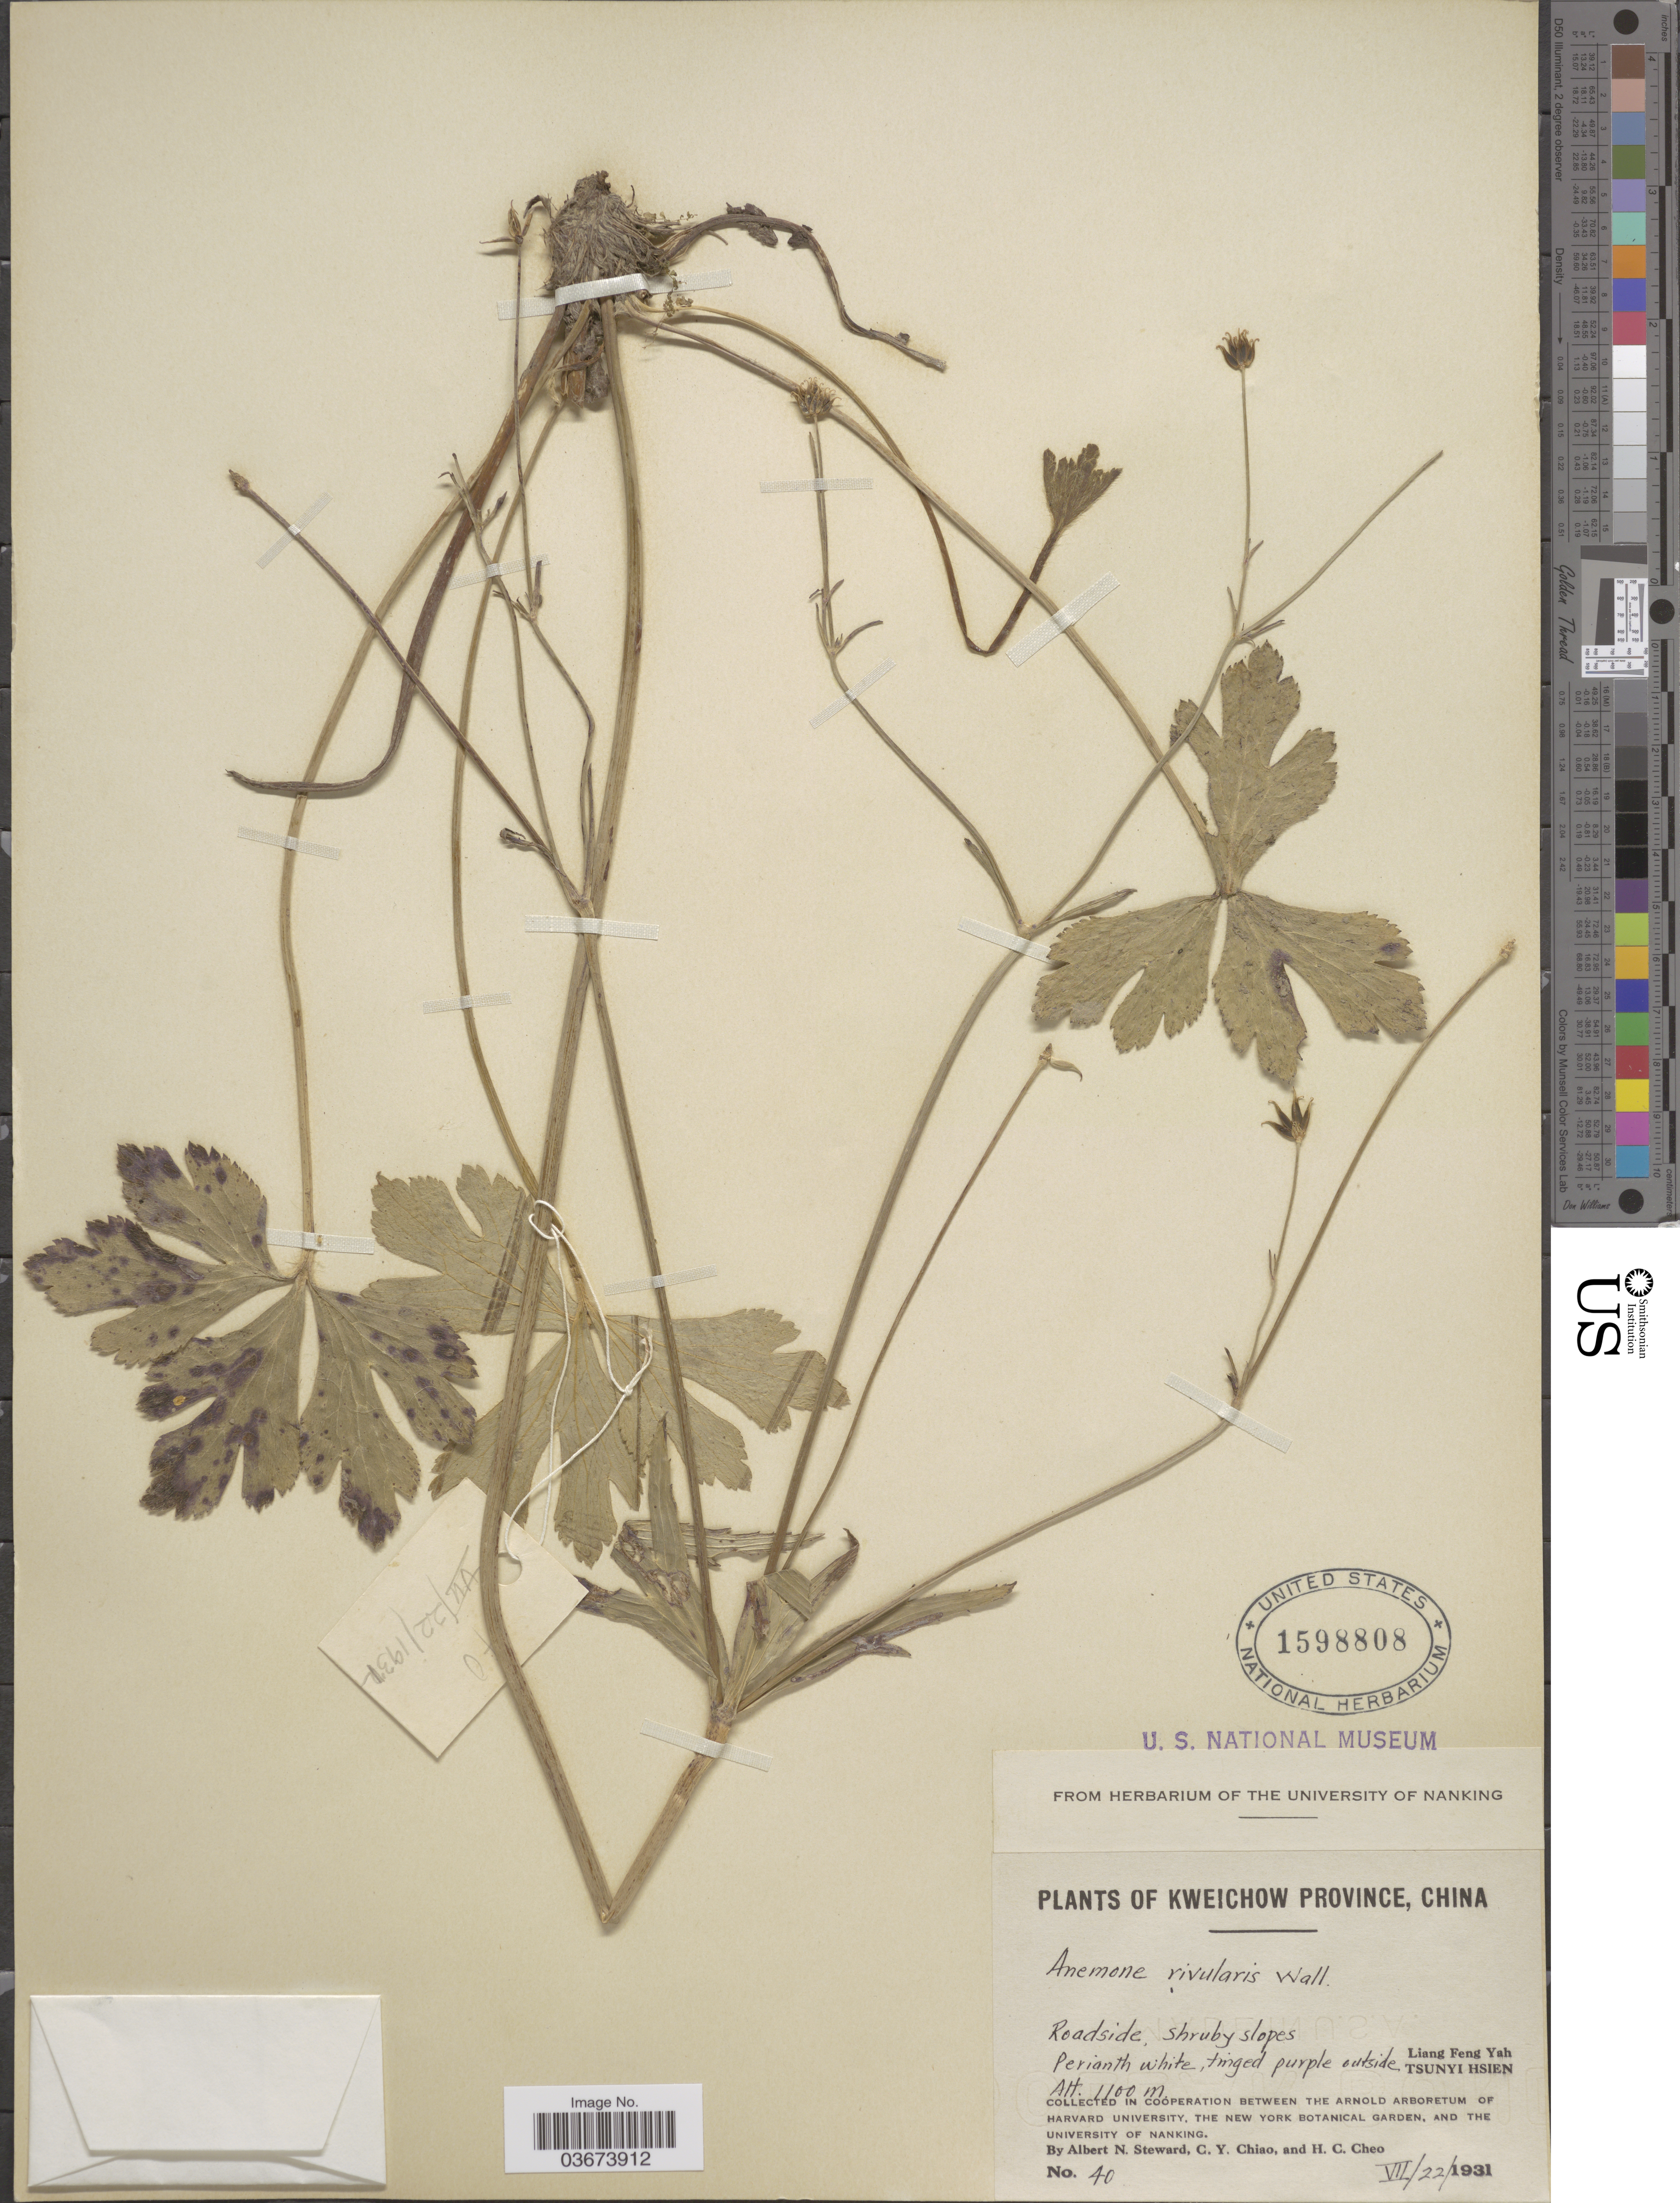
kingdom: Plantae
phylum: Tracheophyta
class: Magnoliopsida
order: Ranunculales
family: Ranunculaceae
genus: Anemone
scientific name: Anemone rivularis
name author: Buch.-Ham. ex DC.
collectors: A. N. Steward, C. Y. Chiao & H. Cheo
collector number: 40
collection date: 1931-07-22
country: China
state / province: Guizhou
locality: Kweichow Province. Liang Feng Yah. Tsunyi Hsien.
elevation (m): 1100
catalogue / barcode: US 1598808